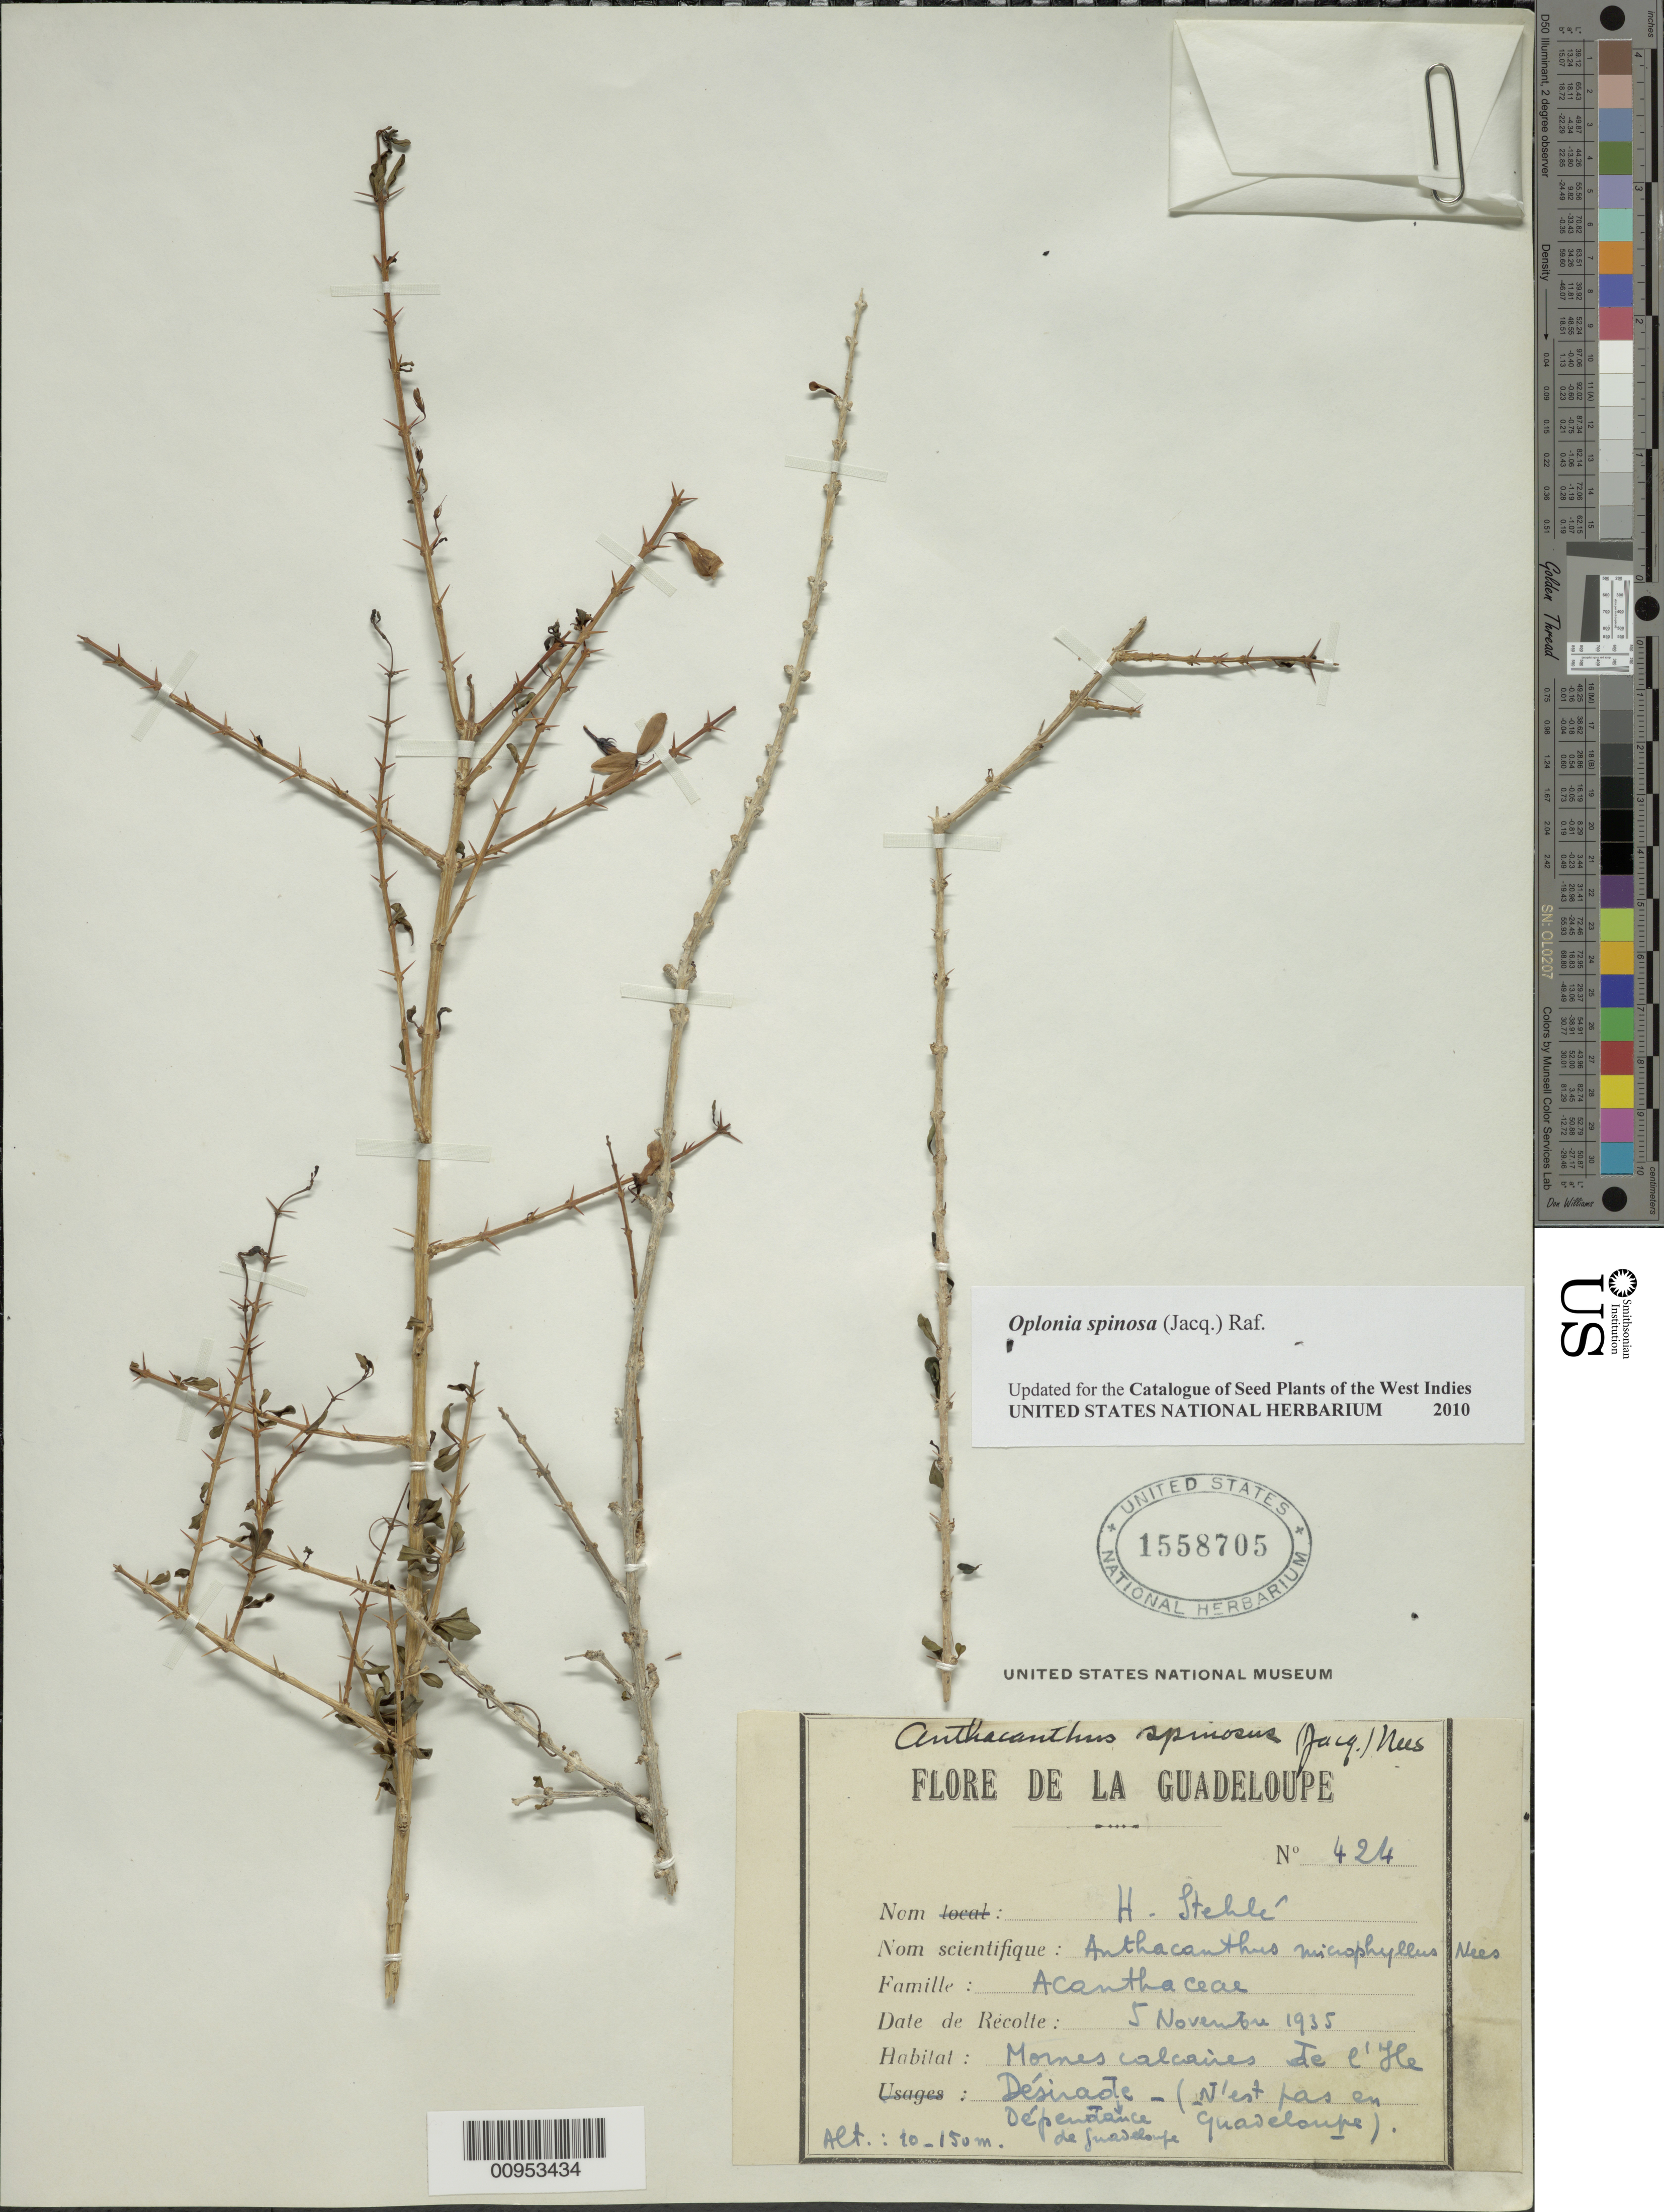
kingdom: Plantae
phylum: Tracheophyta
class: Magnoliopsida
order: Lamiales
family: Acanthaceae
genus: Oplonia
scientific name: Oplonia spinosa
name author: Raf.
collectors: H. Stehlé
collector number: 424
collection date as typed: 05 Nov 1935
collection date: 1935-11-05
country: Guadeloupe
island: La Désirade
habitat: Mornes calcaires de l'Ile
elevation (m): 10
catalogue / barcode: US 1558705